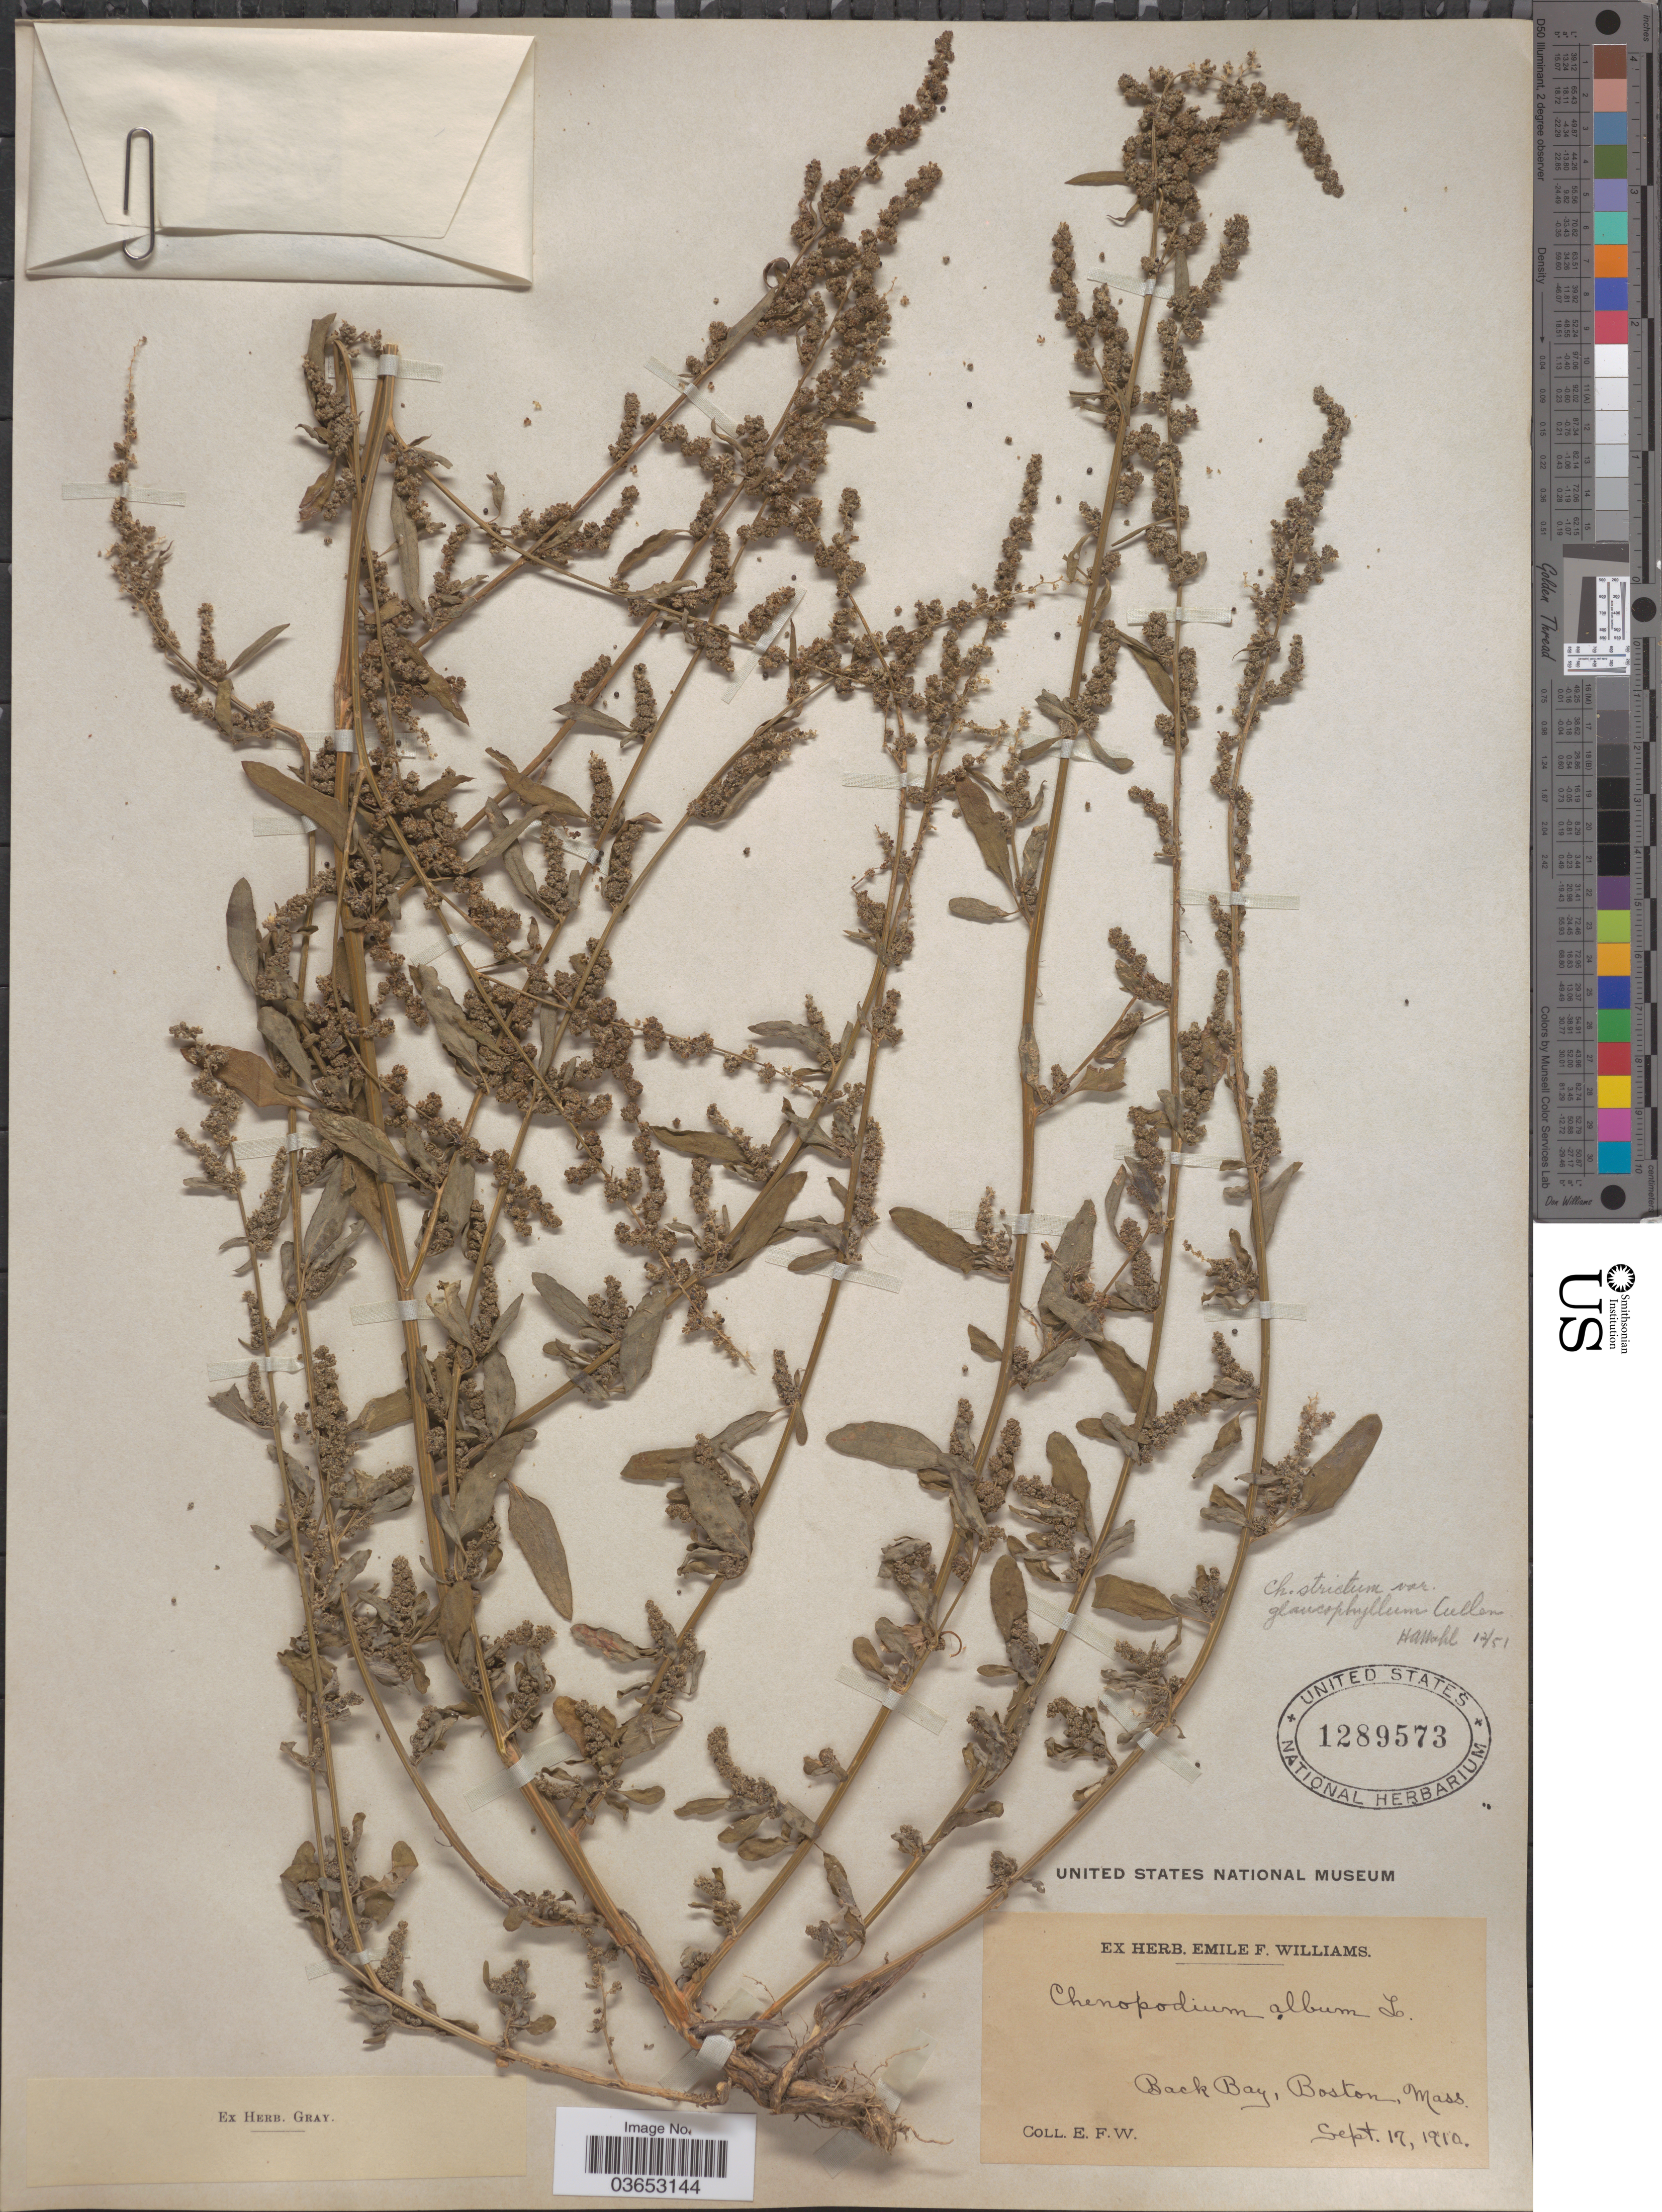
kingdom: Plantae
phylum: Tracheophyta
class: Magnoliopsida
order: Caryophyllales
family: Amaranthaceae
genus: Chenopodium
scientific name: Chenopodium glaucophyllum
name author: Aellen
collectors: E. F. Williams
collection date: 1910-09-17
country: United States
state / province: Massachusetts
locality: Back Bay, Boston.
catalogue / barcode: US 1289573